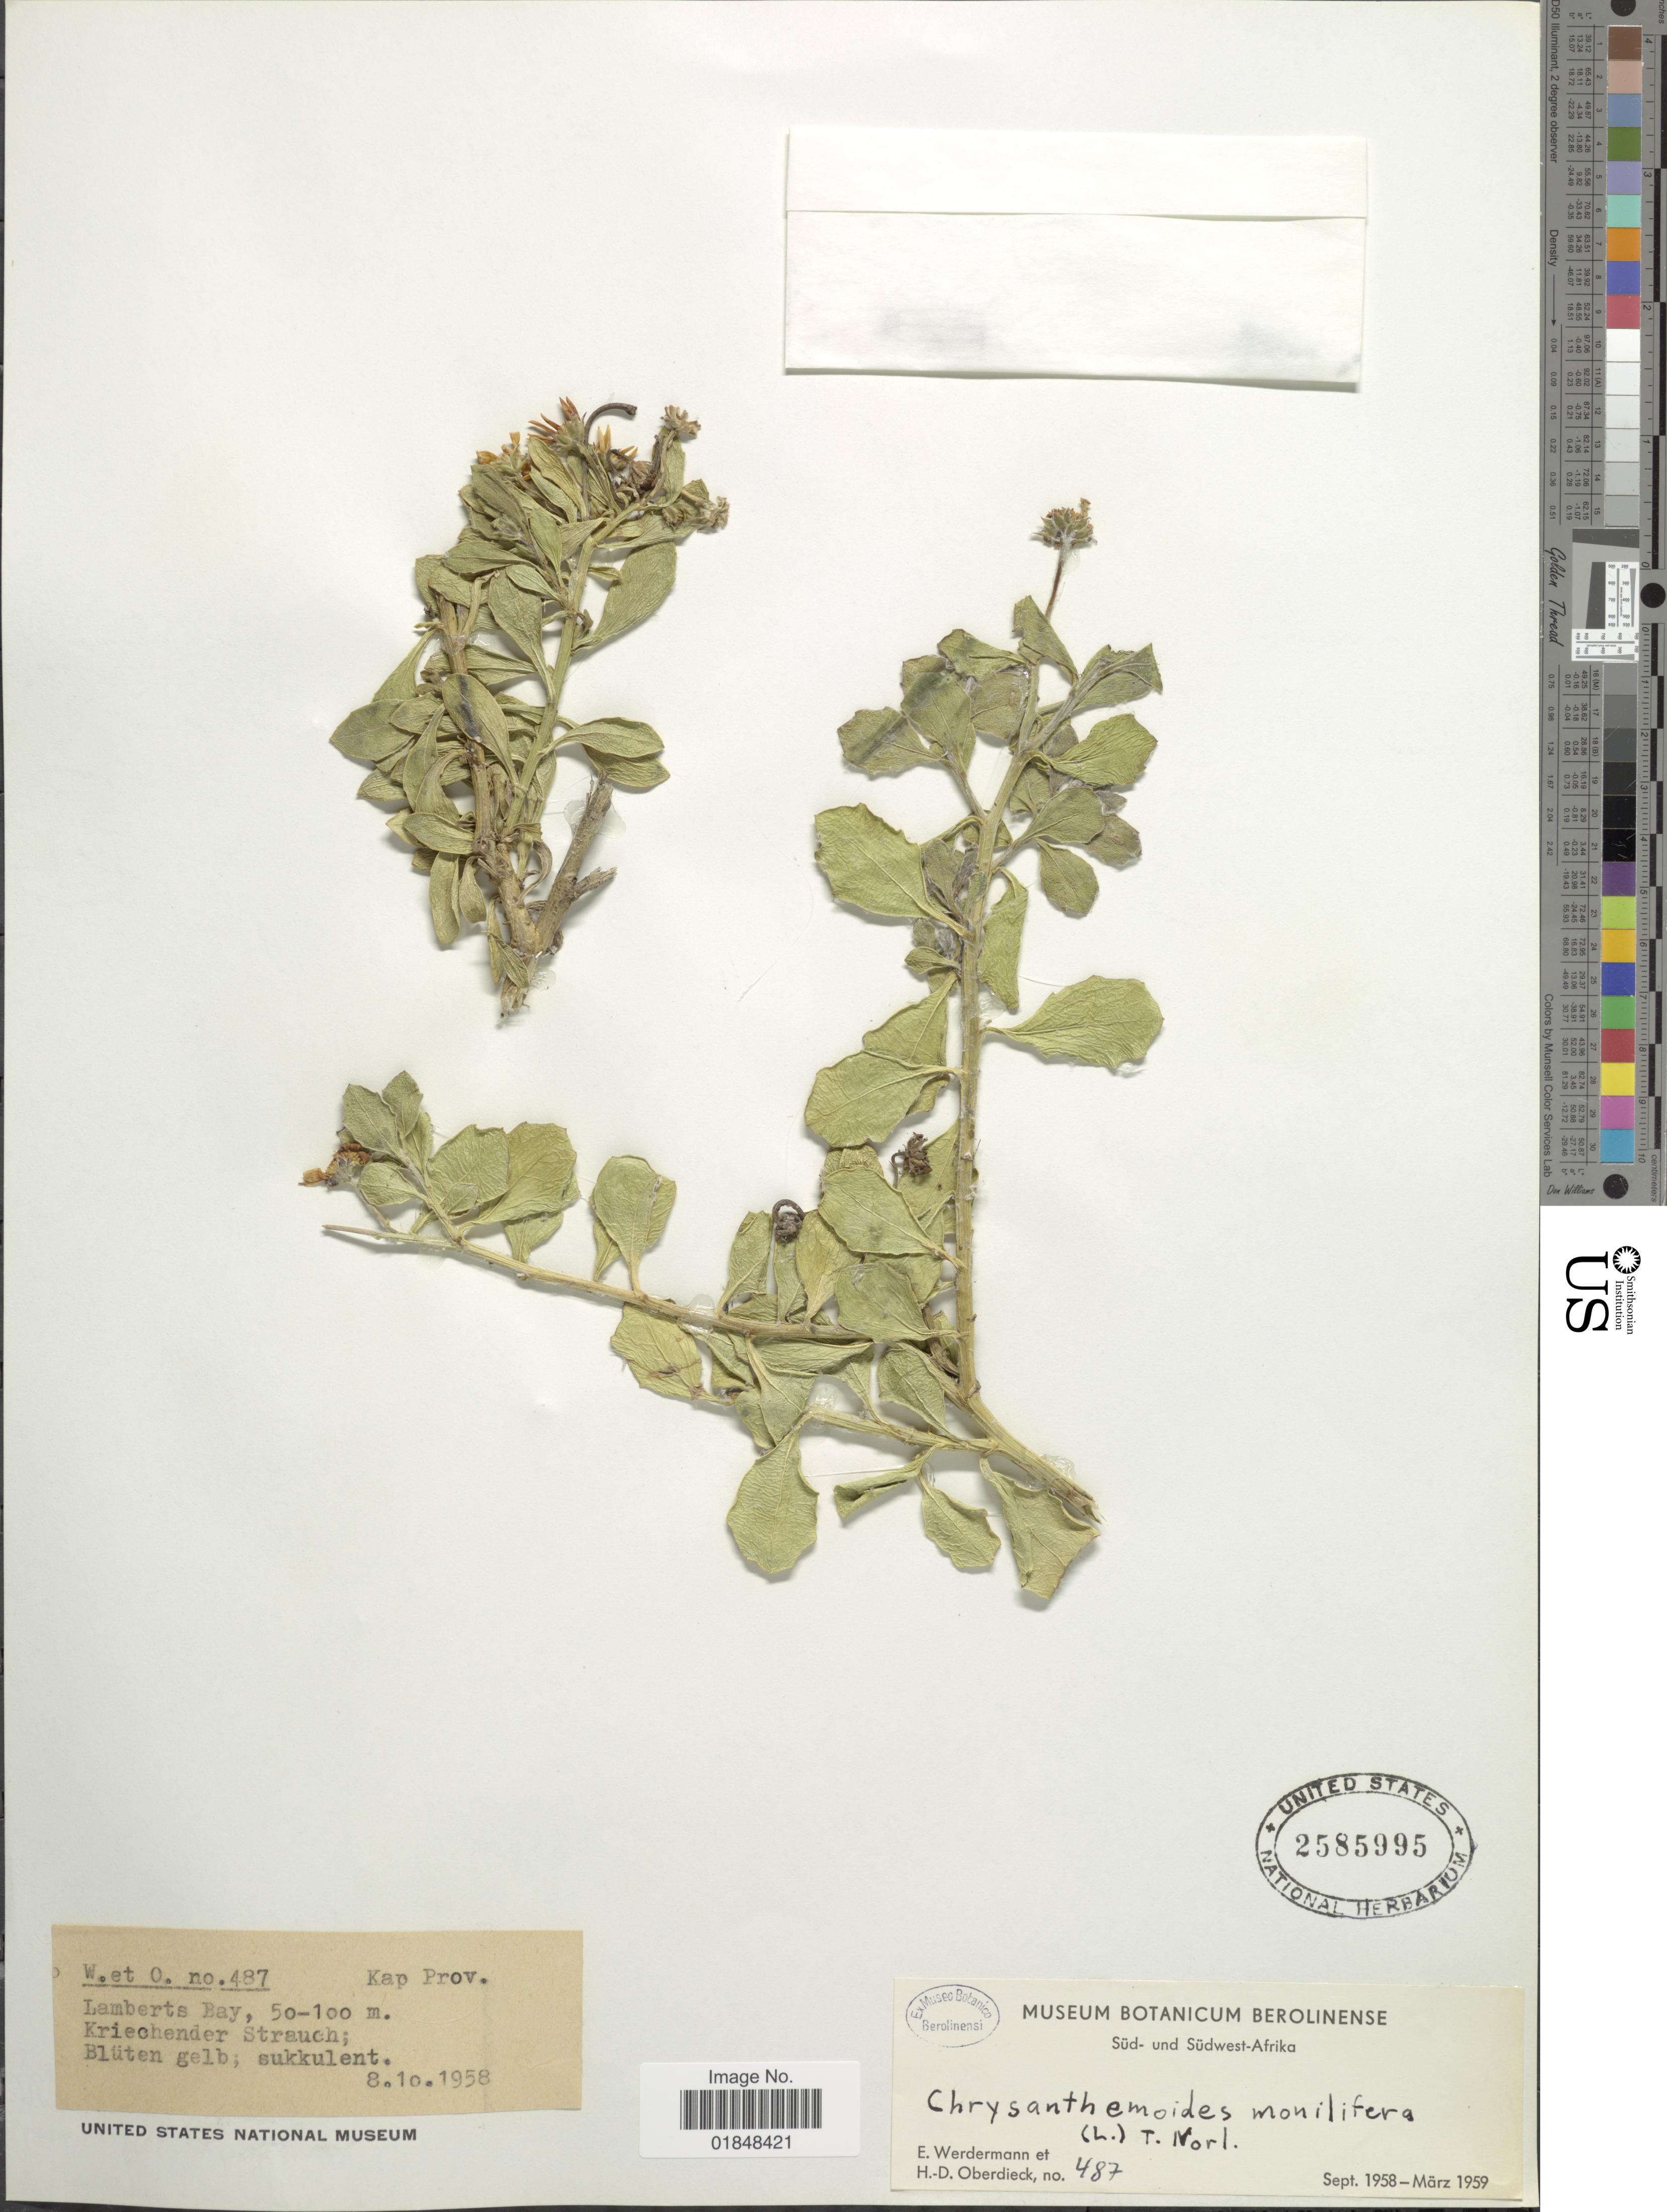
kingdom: Plantae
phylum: Tracheophyta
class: Magnoliopsida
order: Asterales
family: Asteraceae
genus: Chrysanthemoides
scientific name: Chrysanthemoides monilifera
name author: (L.) Norl.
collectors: E. Werdermann & H. Oberdieck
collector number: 487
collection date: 1958-08-10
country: South Africa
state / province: Western Cape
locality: Lamberts Bay. Kriechender Strauch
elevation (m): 50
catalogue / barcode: US 2585995